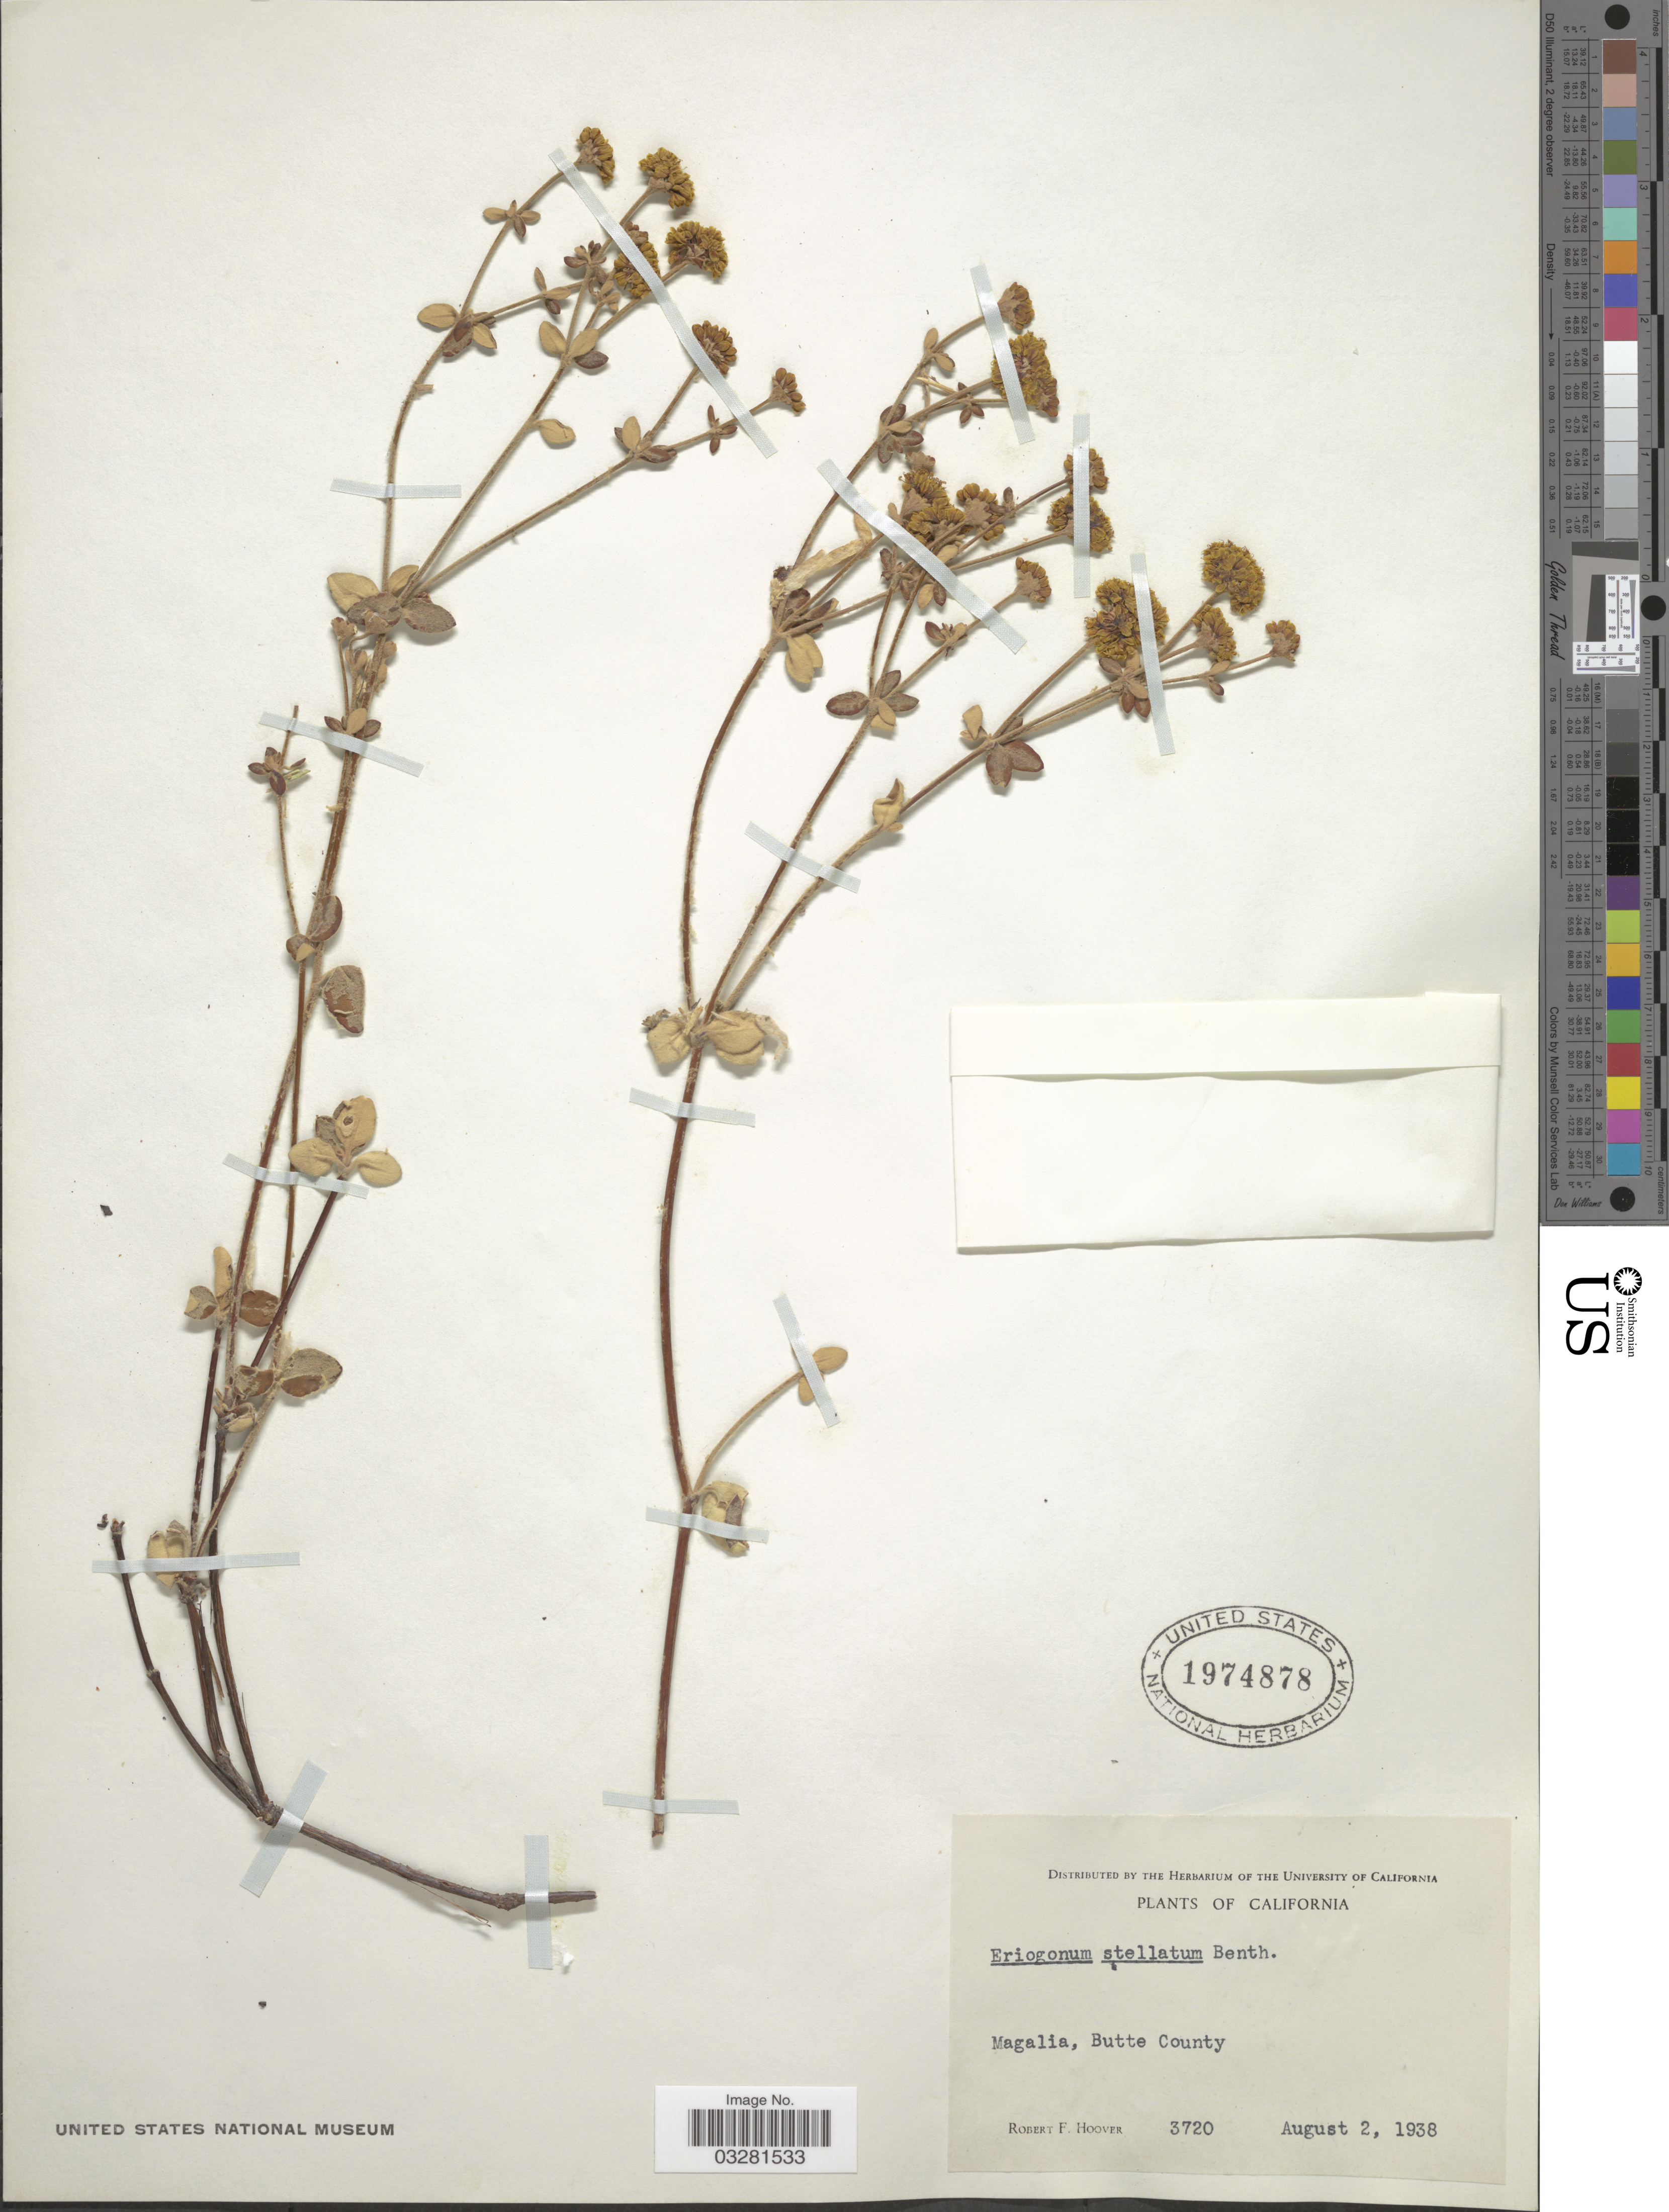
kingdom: Plantae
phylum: Tracheophyta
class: Magnoliopsida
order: Caryophyllales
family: Polygonaceae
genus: Eriogonum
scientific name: Eriogonum umbellatum var. bahiiforme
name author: (Torr. & A. Gray) Jeps.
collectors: R. F. Hoover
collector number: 3720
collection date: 1938-08-02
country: United States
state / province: California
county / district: Butte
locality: Magalia, Butte County.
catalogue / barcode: US 1974878